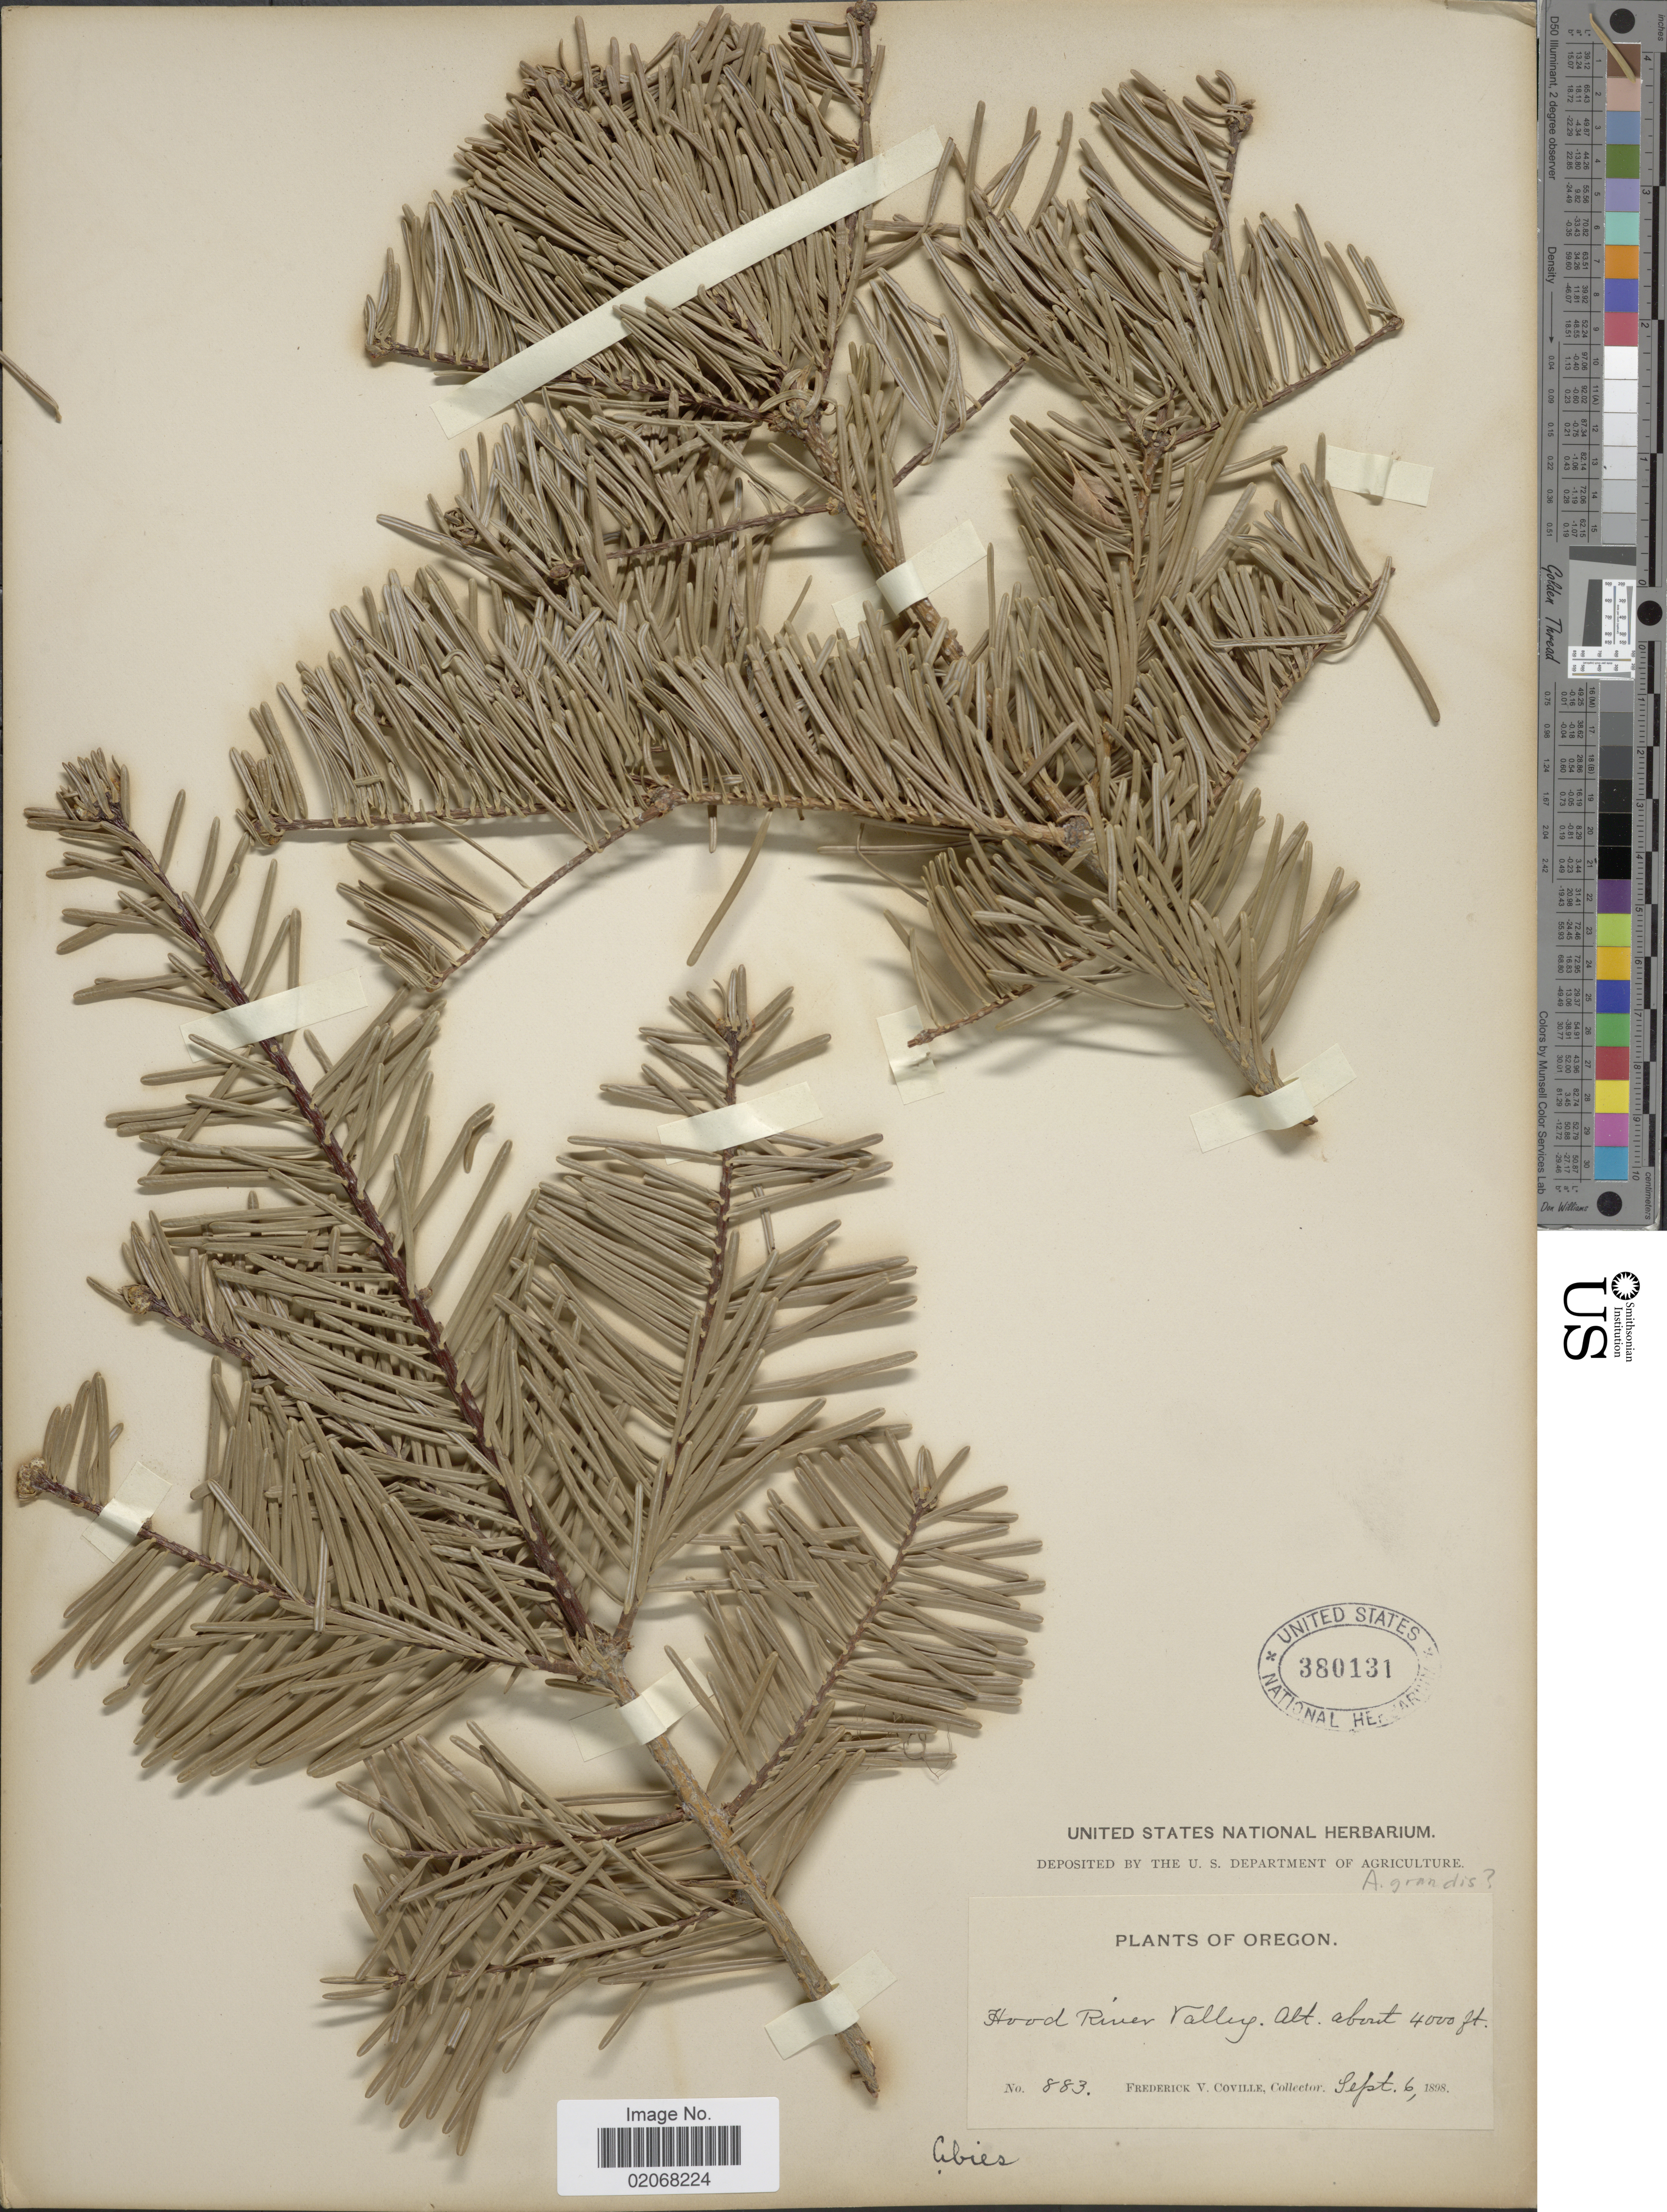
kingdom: Plantae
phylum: Tracheophyta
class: Pinopsida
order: Pinales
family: Pinaceae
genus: Abies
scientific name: Abies grandis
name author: (Douglas ex D. Don) Lindl.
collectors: F. V. Coville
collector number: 883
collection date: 1898-09-06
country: United States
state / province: Oregon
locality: Hood River Valley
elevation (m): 1219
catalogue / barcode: US 380131